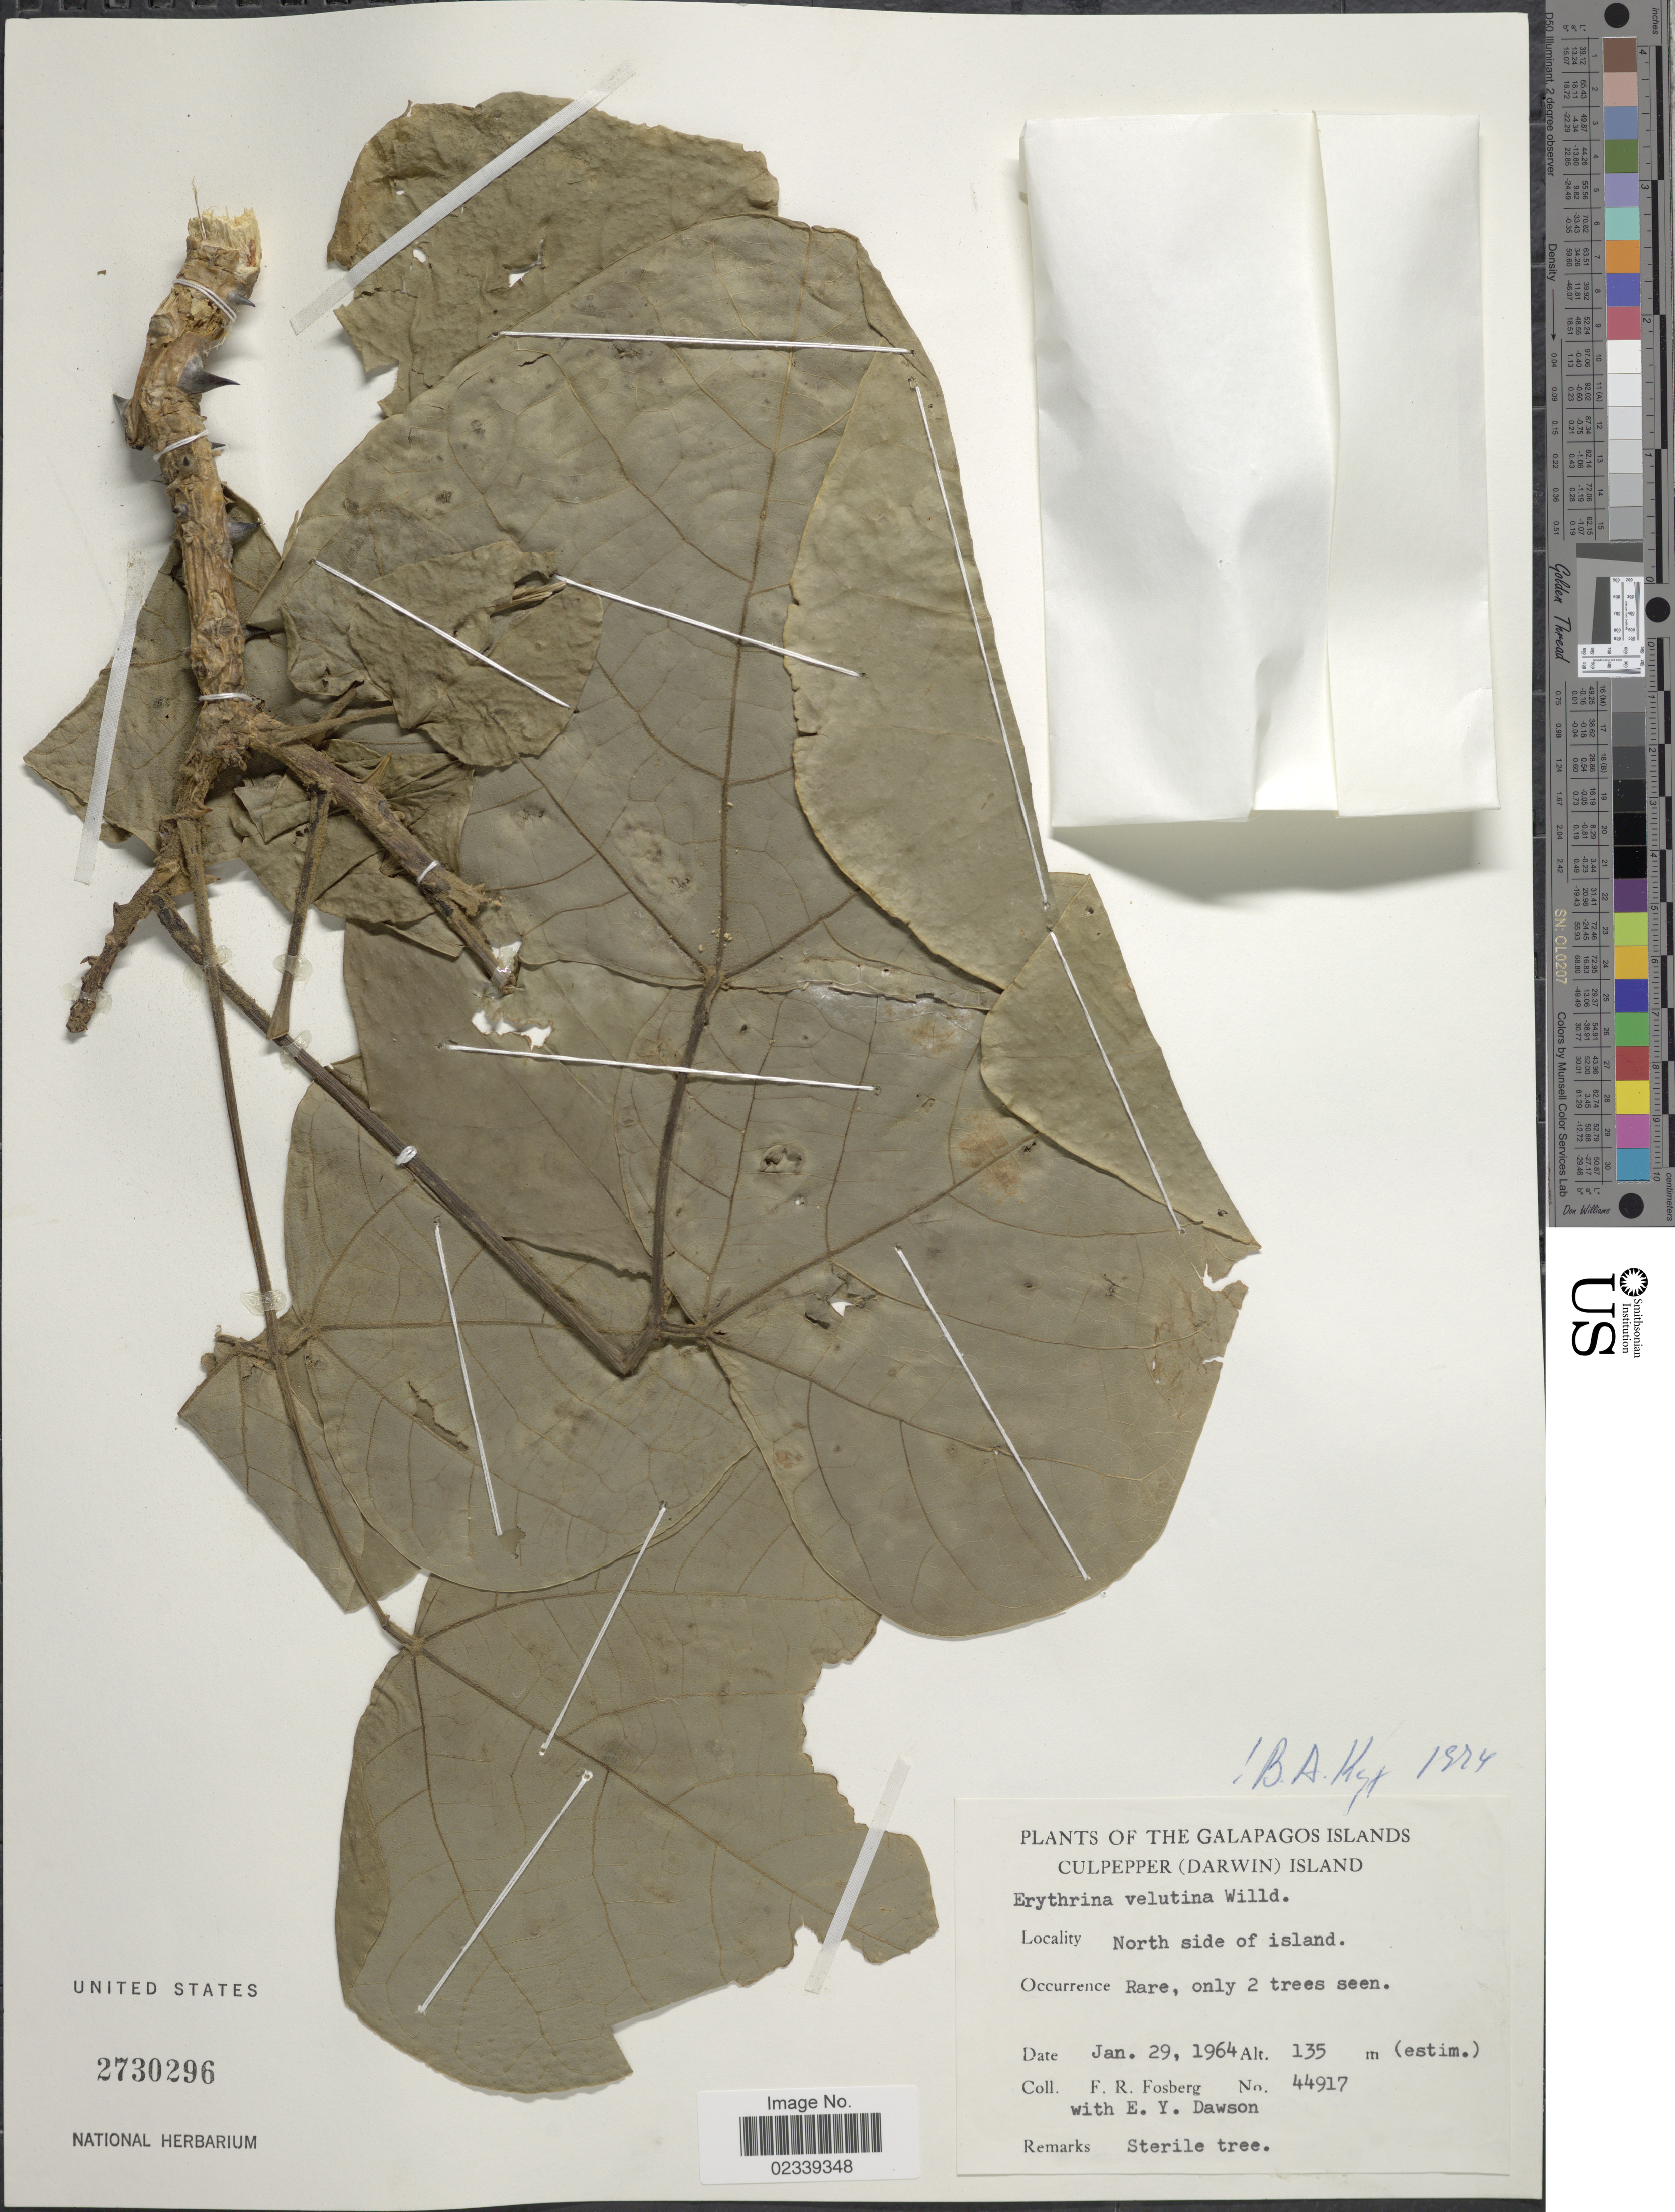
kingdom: Plantae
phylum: Tracheophyta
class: Magnoliopsida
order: Fabales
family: Fabaceae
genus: Erythrina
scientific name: Erythrina velutina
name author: Willd.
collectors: F. R. Fosberg & E. Y. Dawson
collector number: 44917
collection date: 1964-01-29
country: Ecuador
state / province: Colón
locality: The Galapagos Islands, Culpepper (Darwin) Island, north side of island.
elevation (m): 135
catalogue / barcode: US 2730296